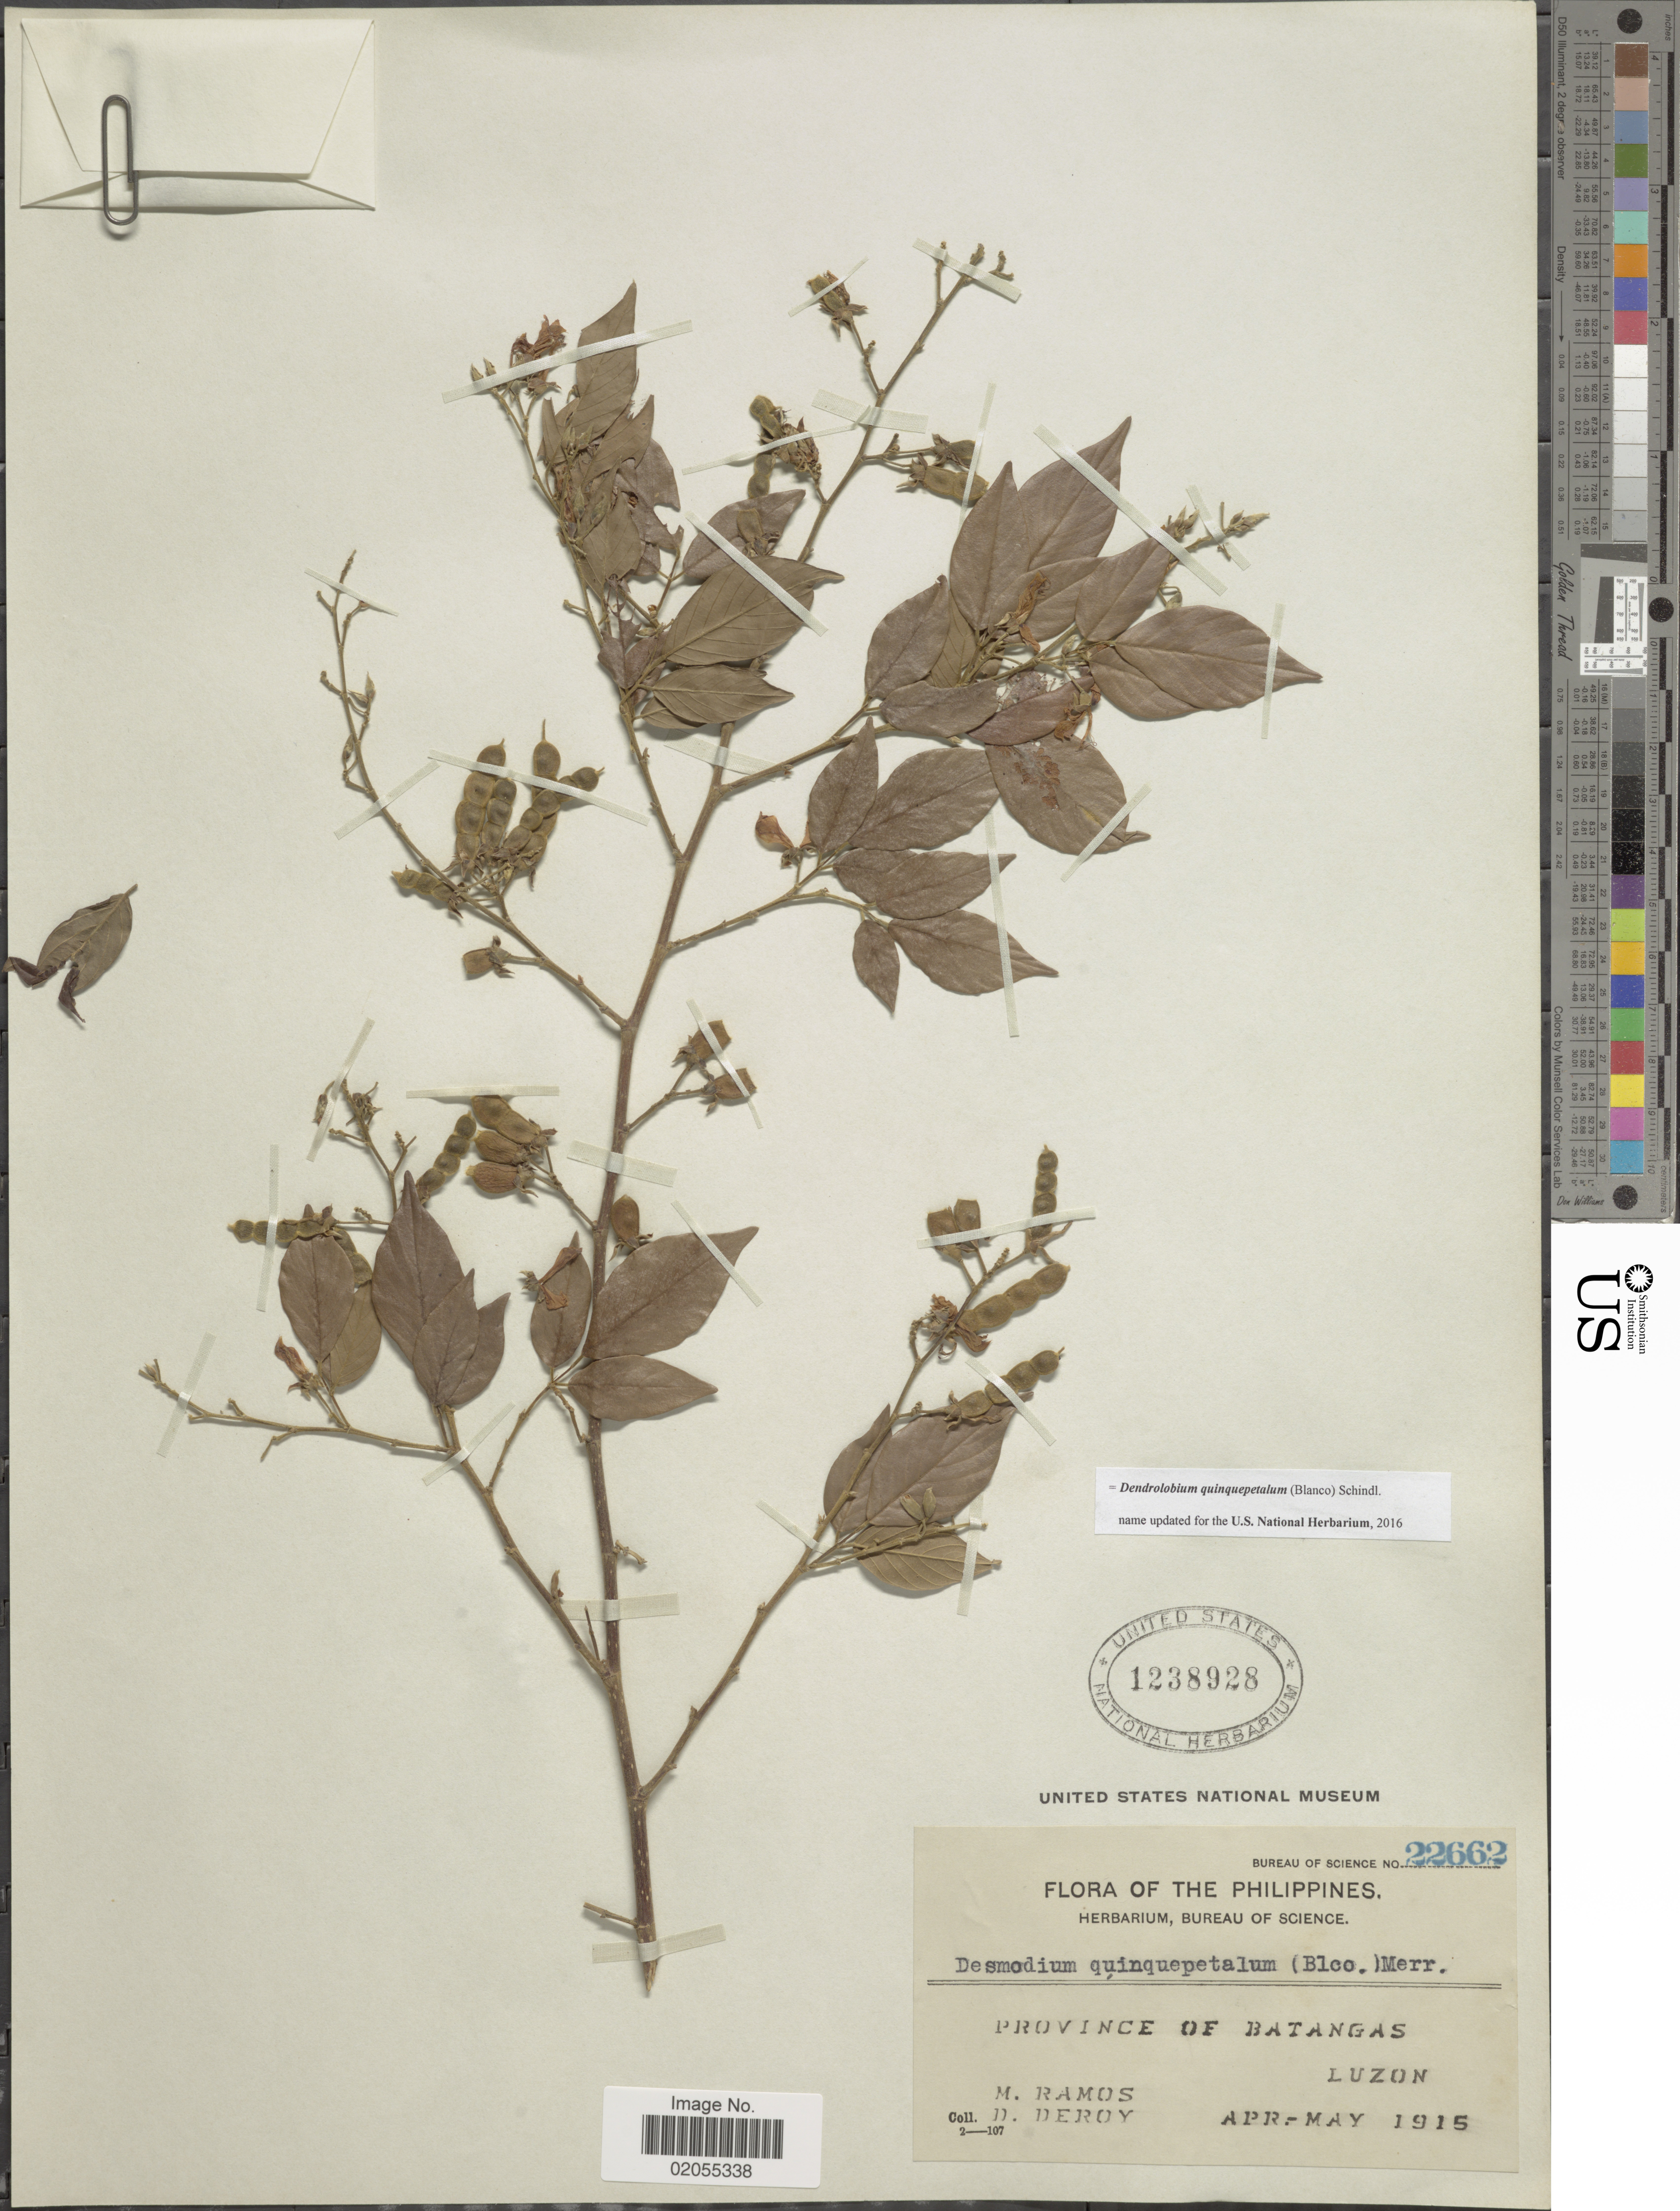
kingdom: Plantae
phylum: Tracheophyta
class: Magnoliopsida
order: Fabales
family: Fabaceae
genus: Dendrolobium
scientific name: Dendrolobium quinquepetalum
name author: (Blanco) H. Ohashi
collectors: M. Ramos & D. Deroy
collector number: Bureau of Science 22662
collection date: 1915-04/1915-05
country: Philippines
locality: Province of Batangas, Luzon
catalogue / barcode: US 1238928